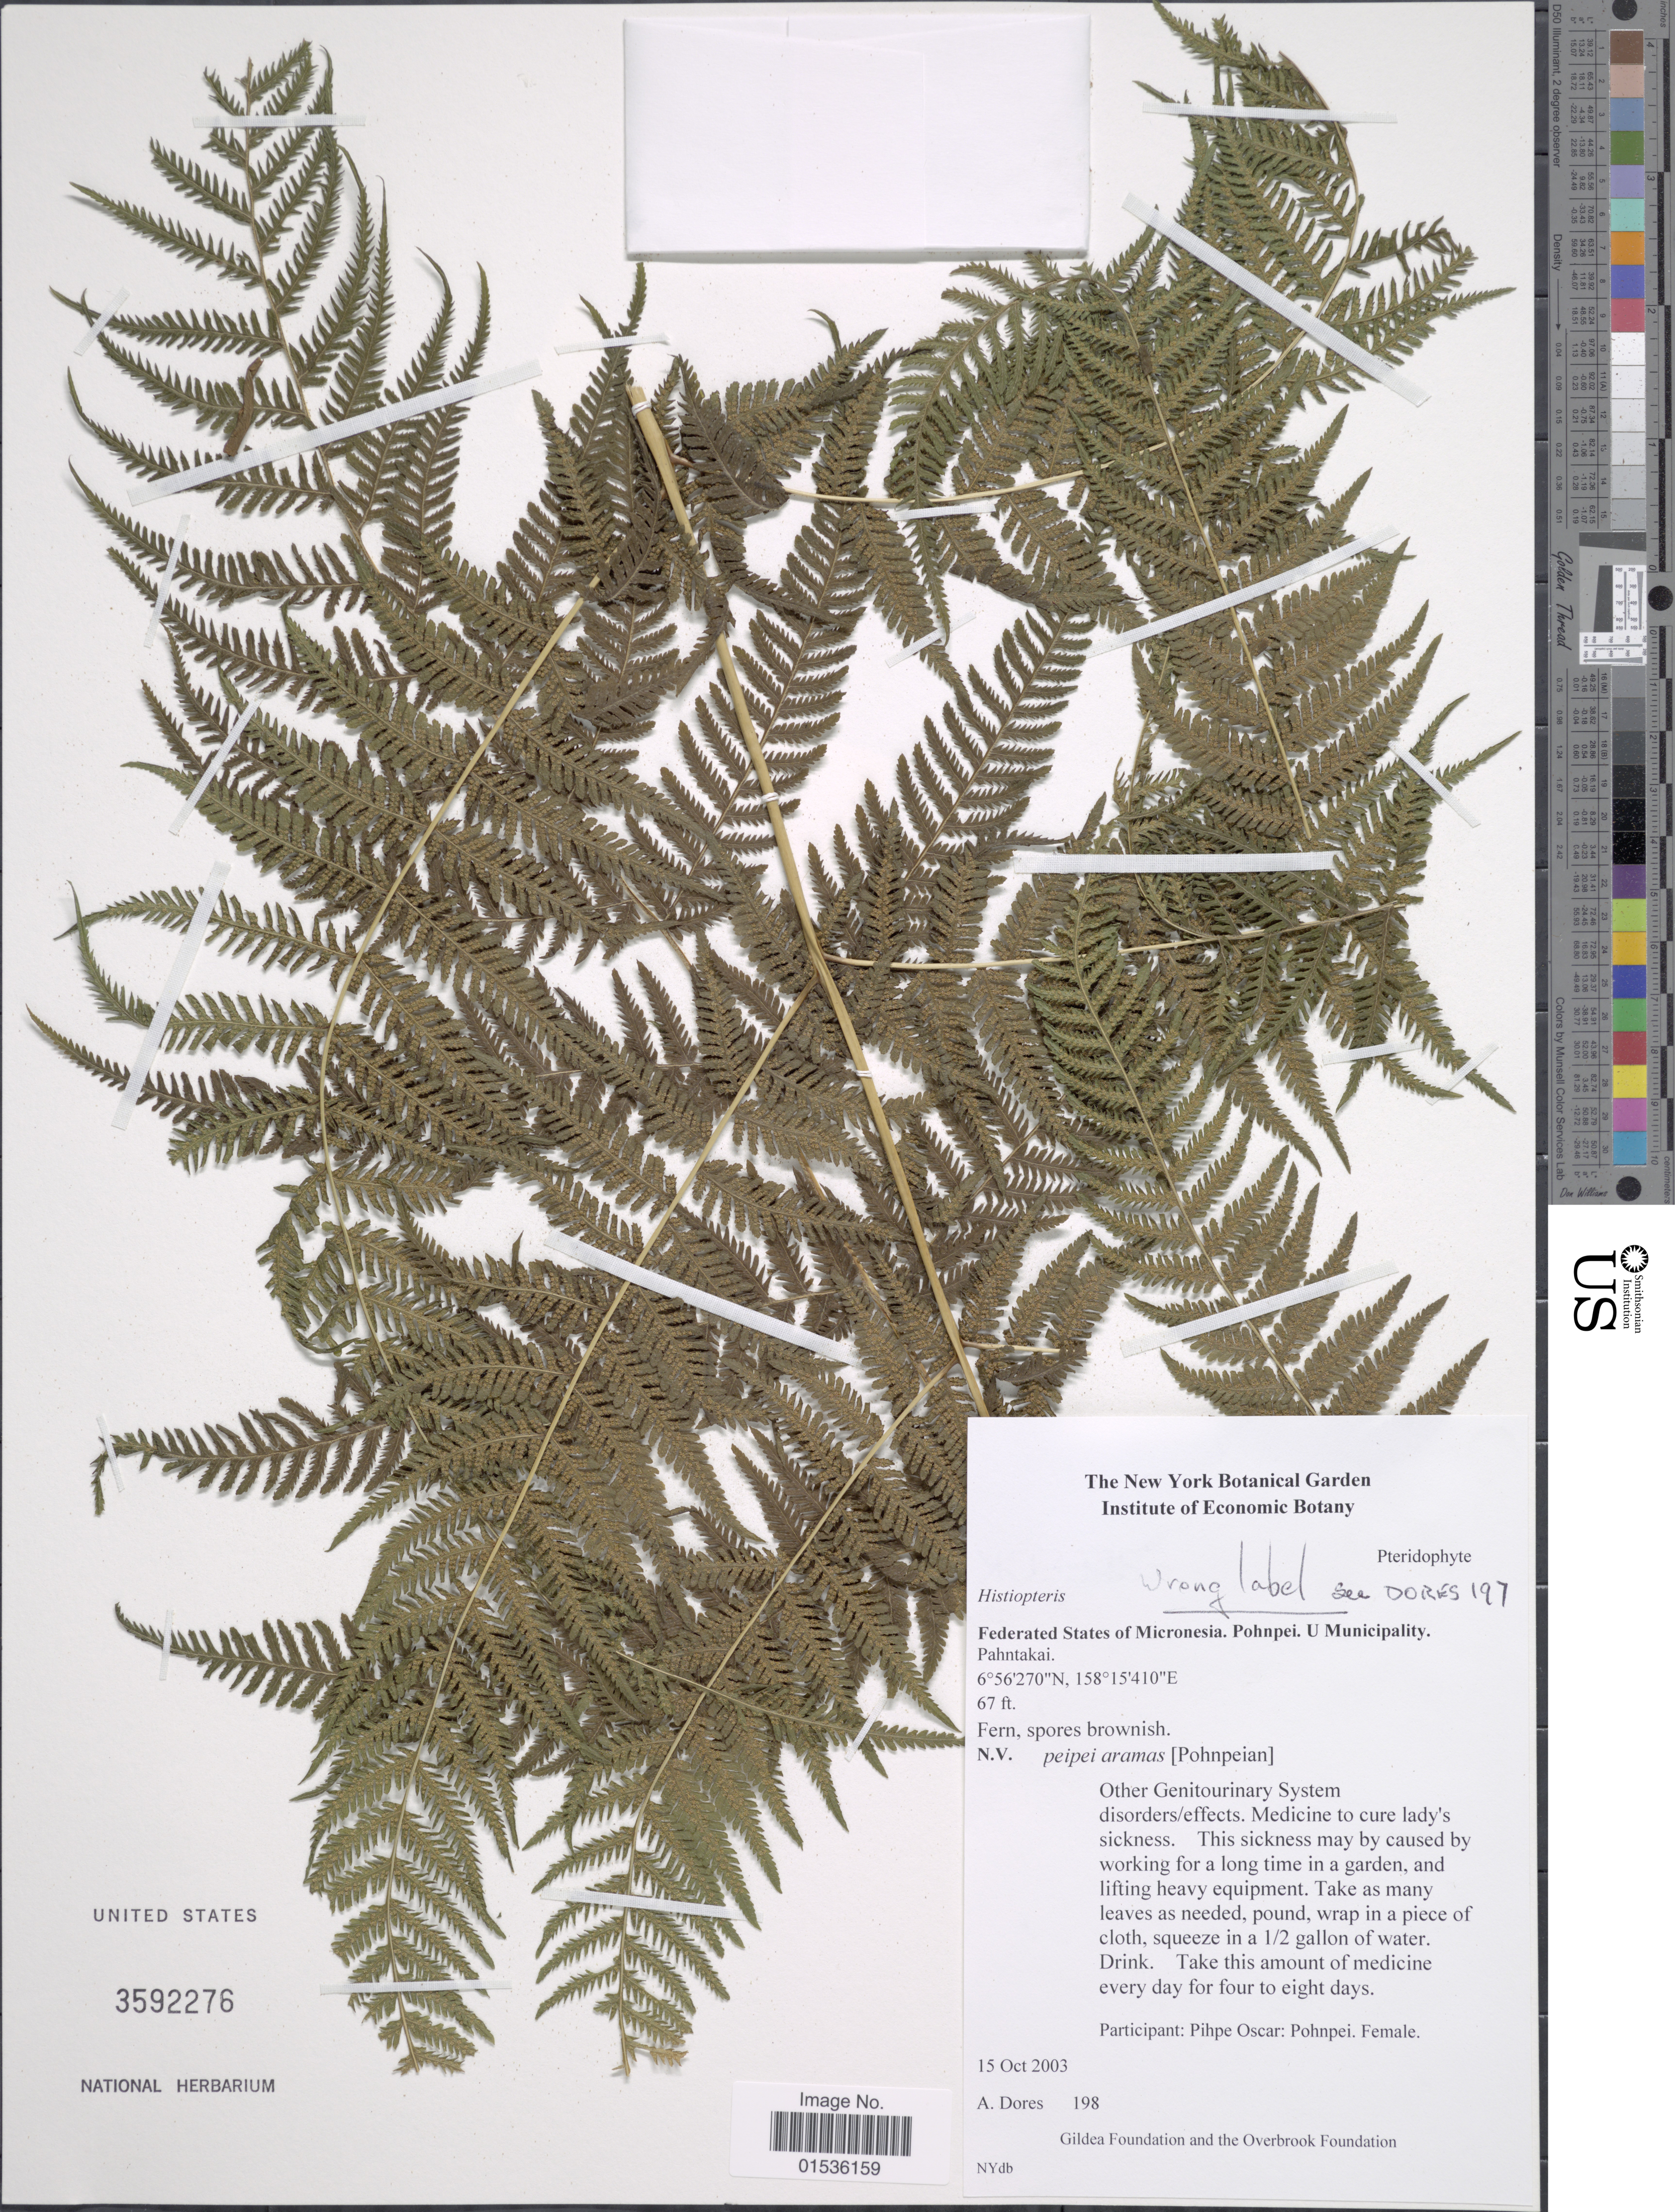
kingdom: Plantae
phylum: Tracheophyta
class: Polypodiopsida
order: Polypodiales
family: Thelypteridaceae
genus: Macrothelypteris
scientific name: Macrothelypteris torresiana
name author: (Gaudich.) Ching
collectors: A. Dores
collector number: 198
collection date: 2003-10-15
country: Micronesia, Federated States of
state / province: Pohnpei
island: Pohnpei [Ponape]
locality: Federated States of Mirconesia. Pohnpei. U. Municipality Pahntakai.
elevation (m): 20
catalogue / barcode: US 3592276